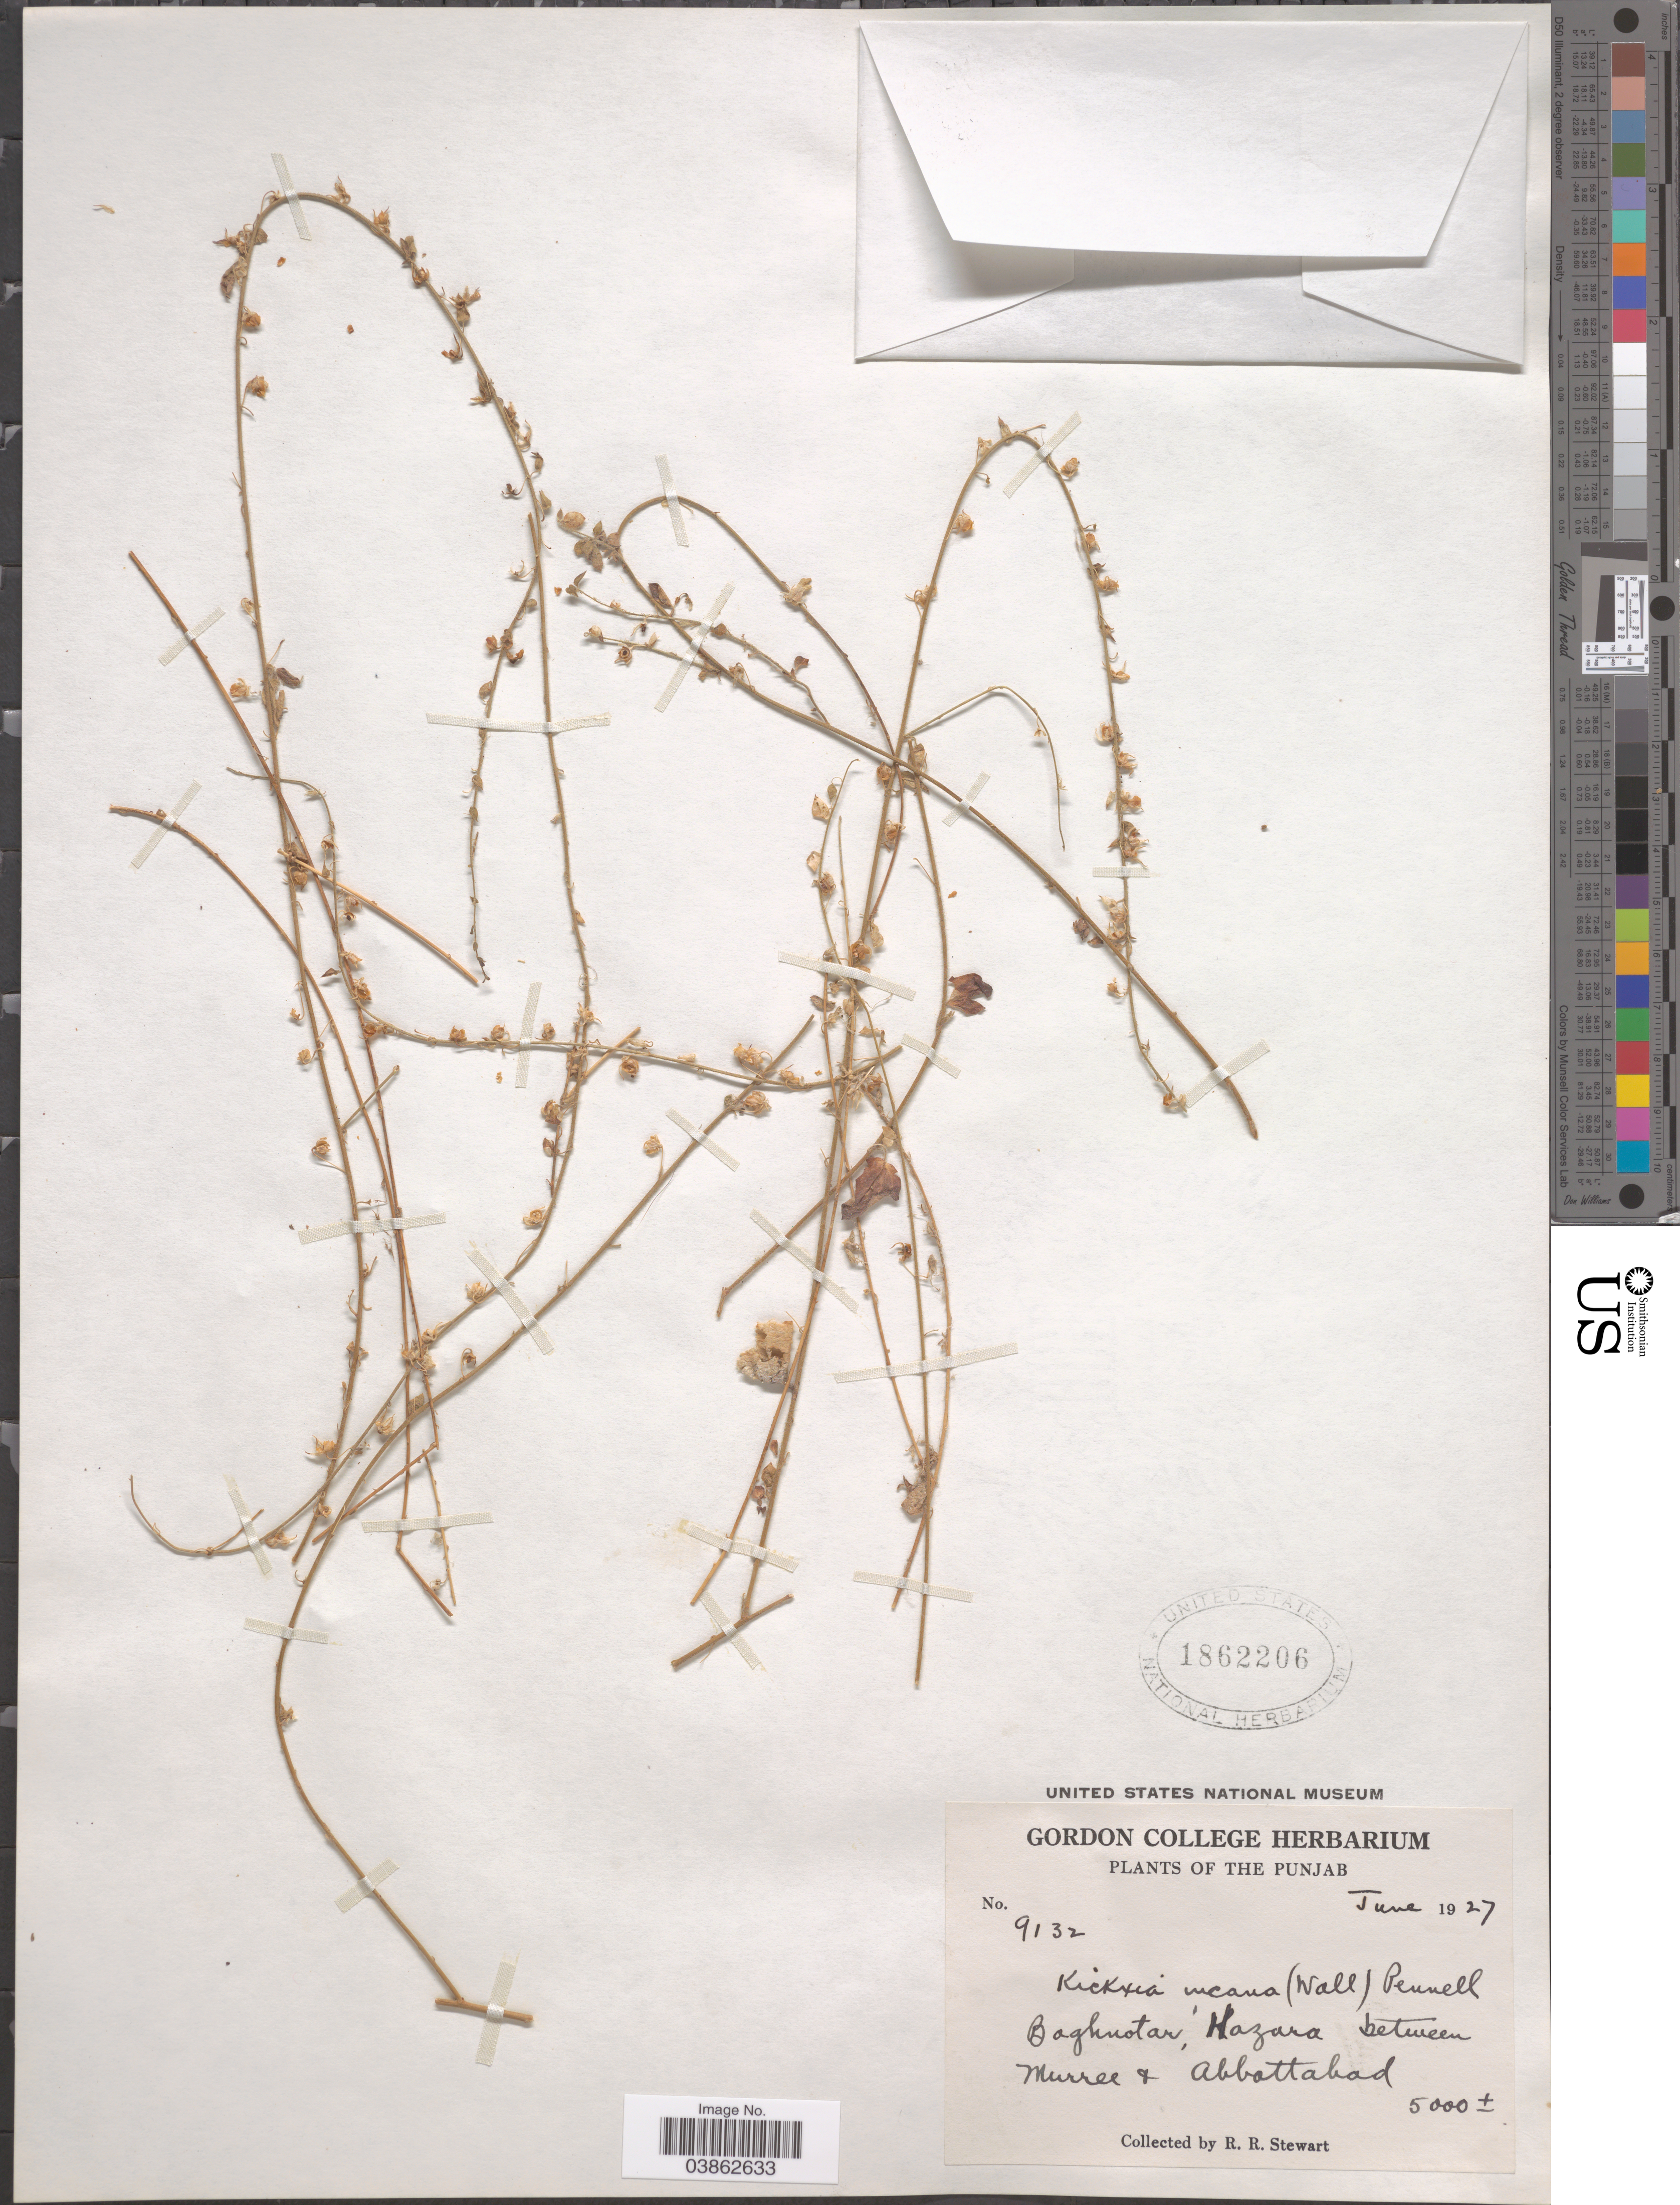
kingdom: Plantae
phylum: Tracheophyta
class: Magnoliopsida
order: Lamiales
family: Plantaginaceae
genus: Elatinoides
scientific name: Elatinoides ramosissima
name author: (Walter) Wettst.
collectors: R. Stewart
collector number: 9132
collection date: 1927-06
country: Pakistan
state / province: Khyber Pakhtunkhwa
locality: Baghnoter, Hazara between Murree & Abbottabad.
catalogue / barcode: US 1862206